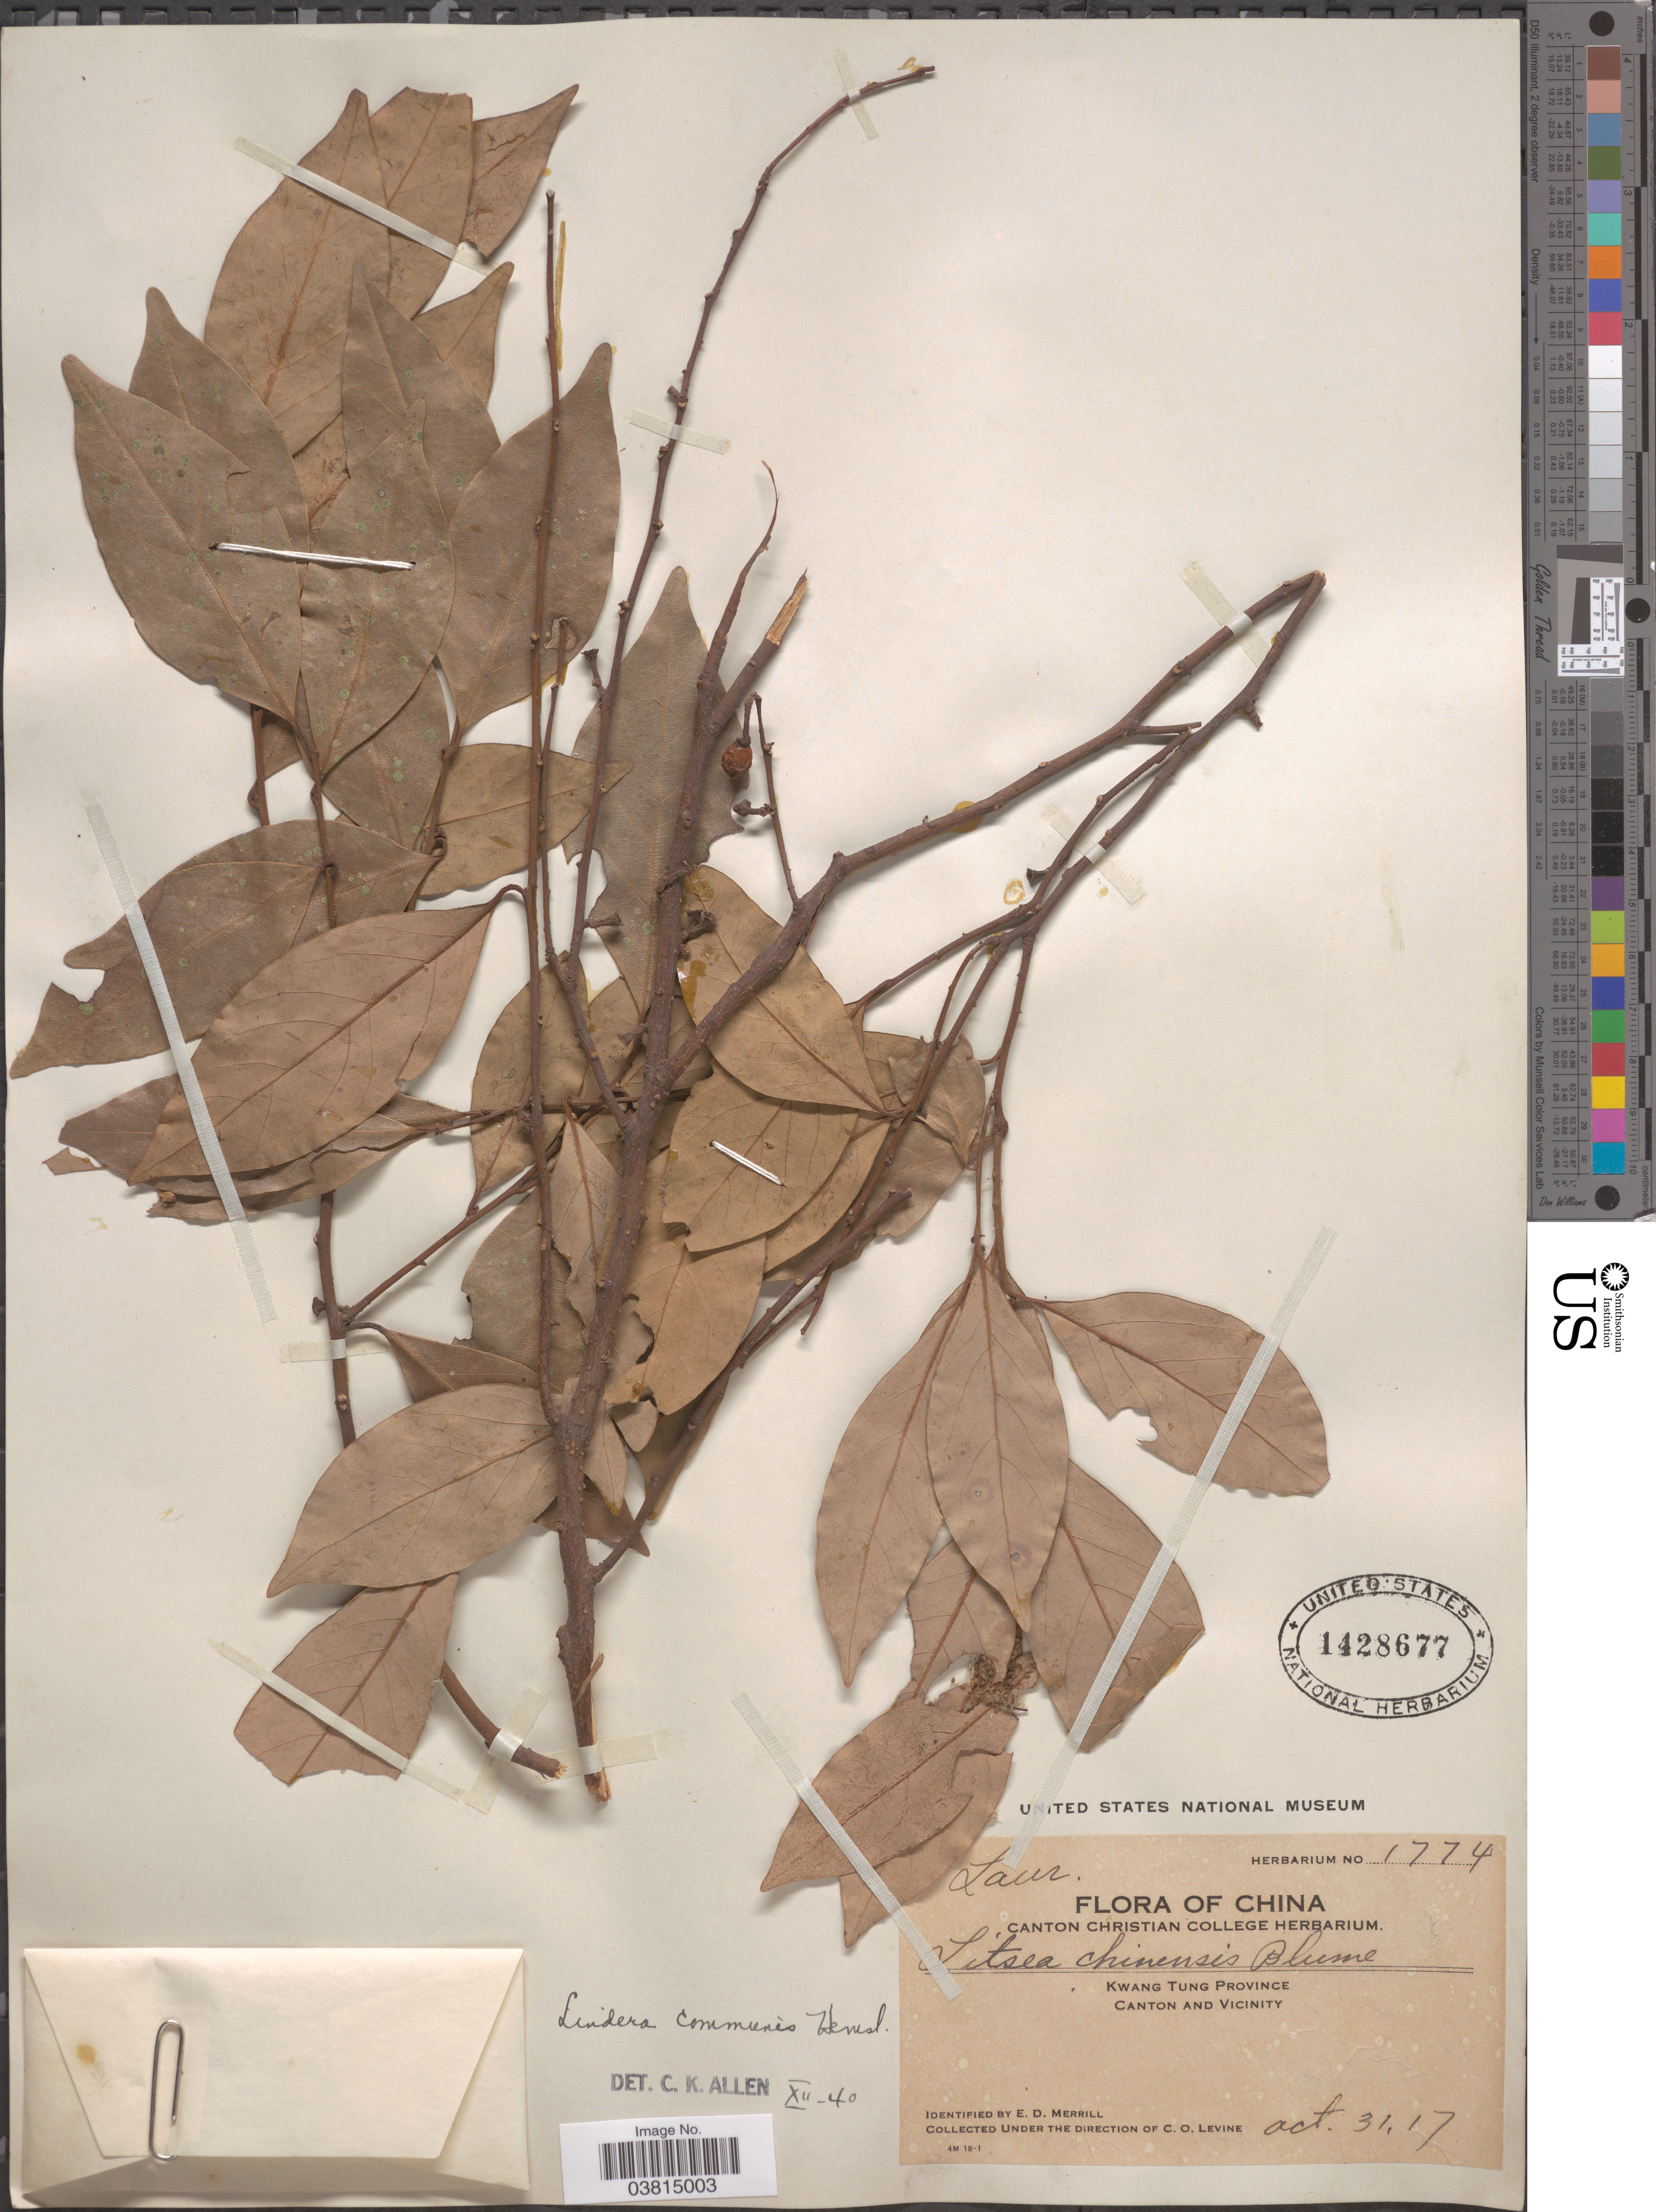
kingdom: Plantae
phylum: Tracheophyta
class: Magnoliopsida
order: Laurales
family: Lauraceae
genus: Lindera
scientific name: Lindera communis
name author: Hemsl.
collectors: C. O. Levine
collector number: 1774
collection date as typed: Transcribed d/m/y: 31/10/17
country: China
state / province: Guangdong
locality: Kwang Tung Province. Canton and vicinity.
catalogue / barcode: US 1428677